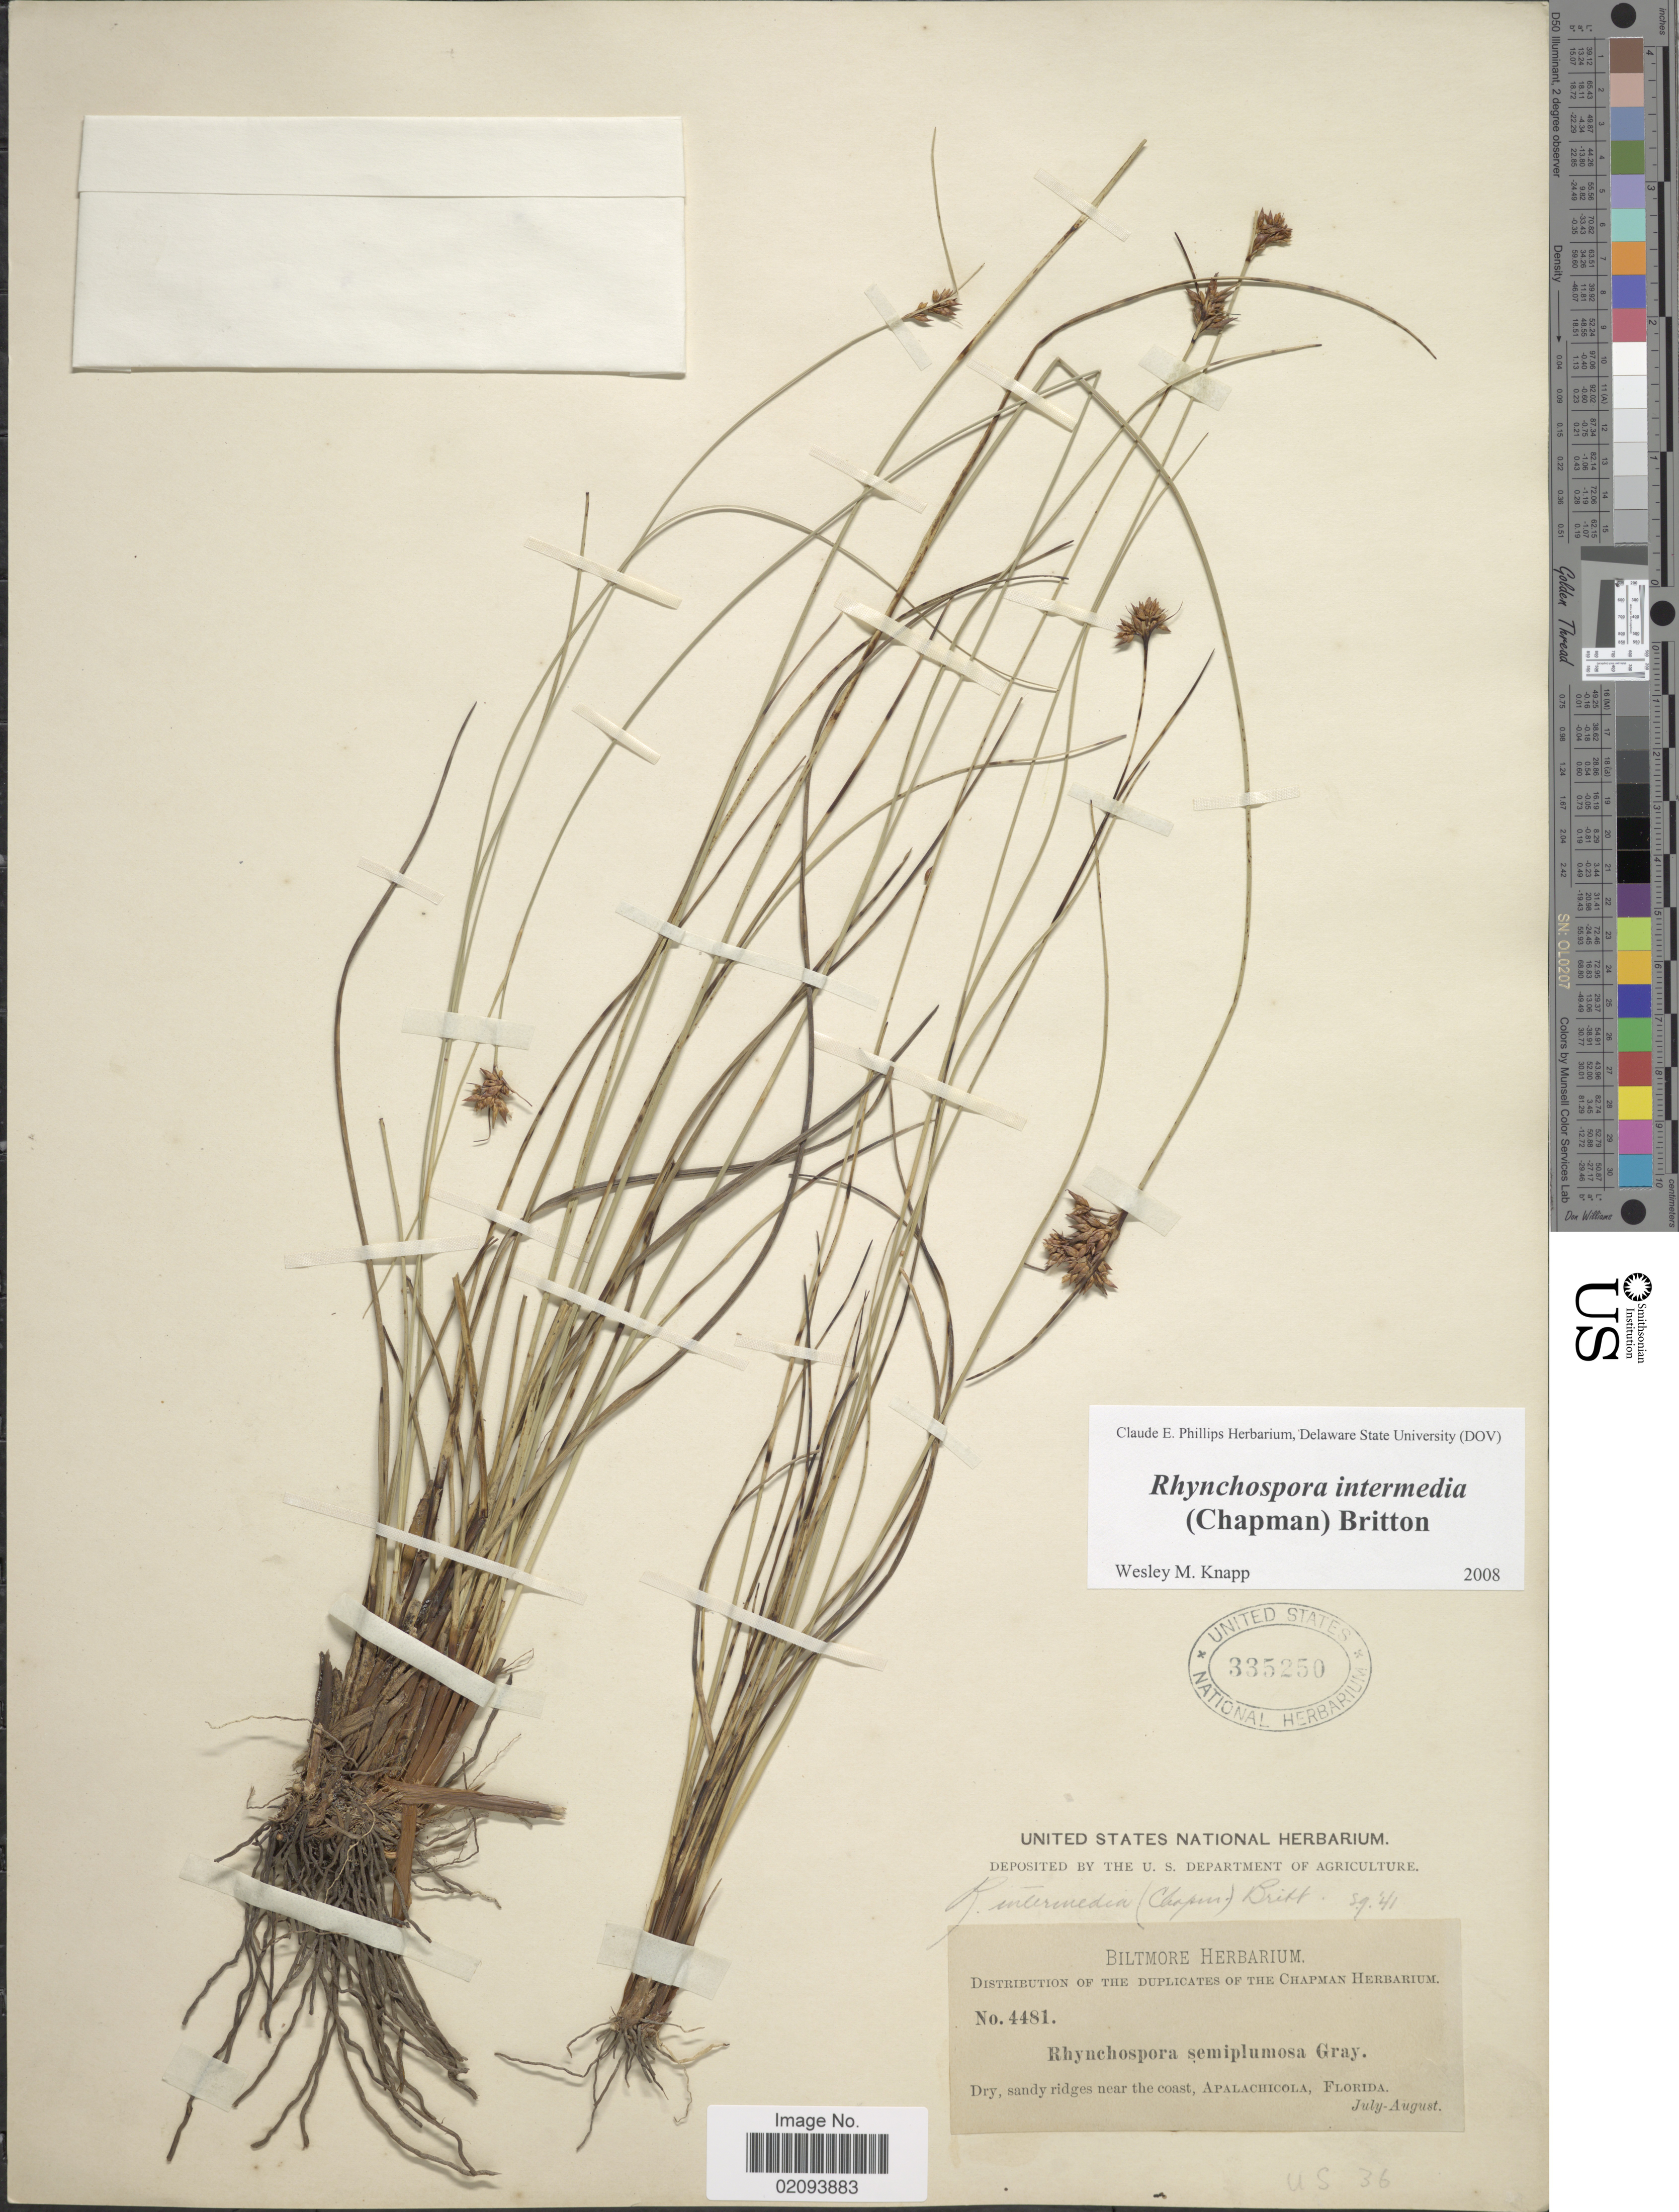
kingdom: Plantae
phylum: Tracheophyta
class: Liliopsida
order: Poales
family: Cyperaceae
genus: Rhynchospora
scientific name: Rhynchospora intermedia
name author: (Chapm.) Britton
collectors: ex herb. Biltmore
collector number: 4481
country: United States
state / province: Florida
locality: Dry, sandy ridges near the coast, Apalachicola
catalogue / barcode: US 335250